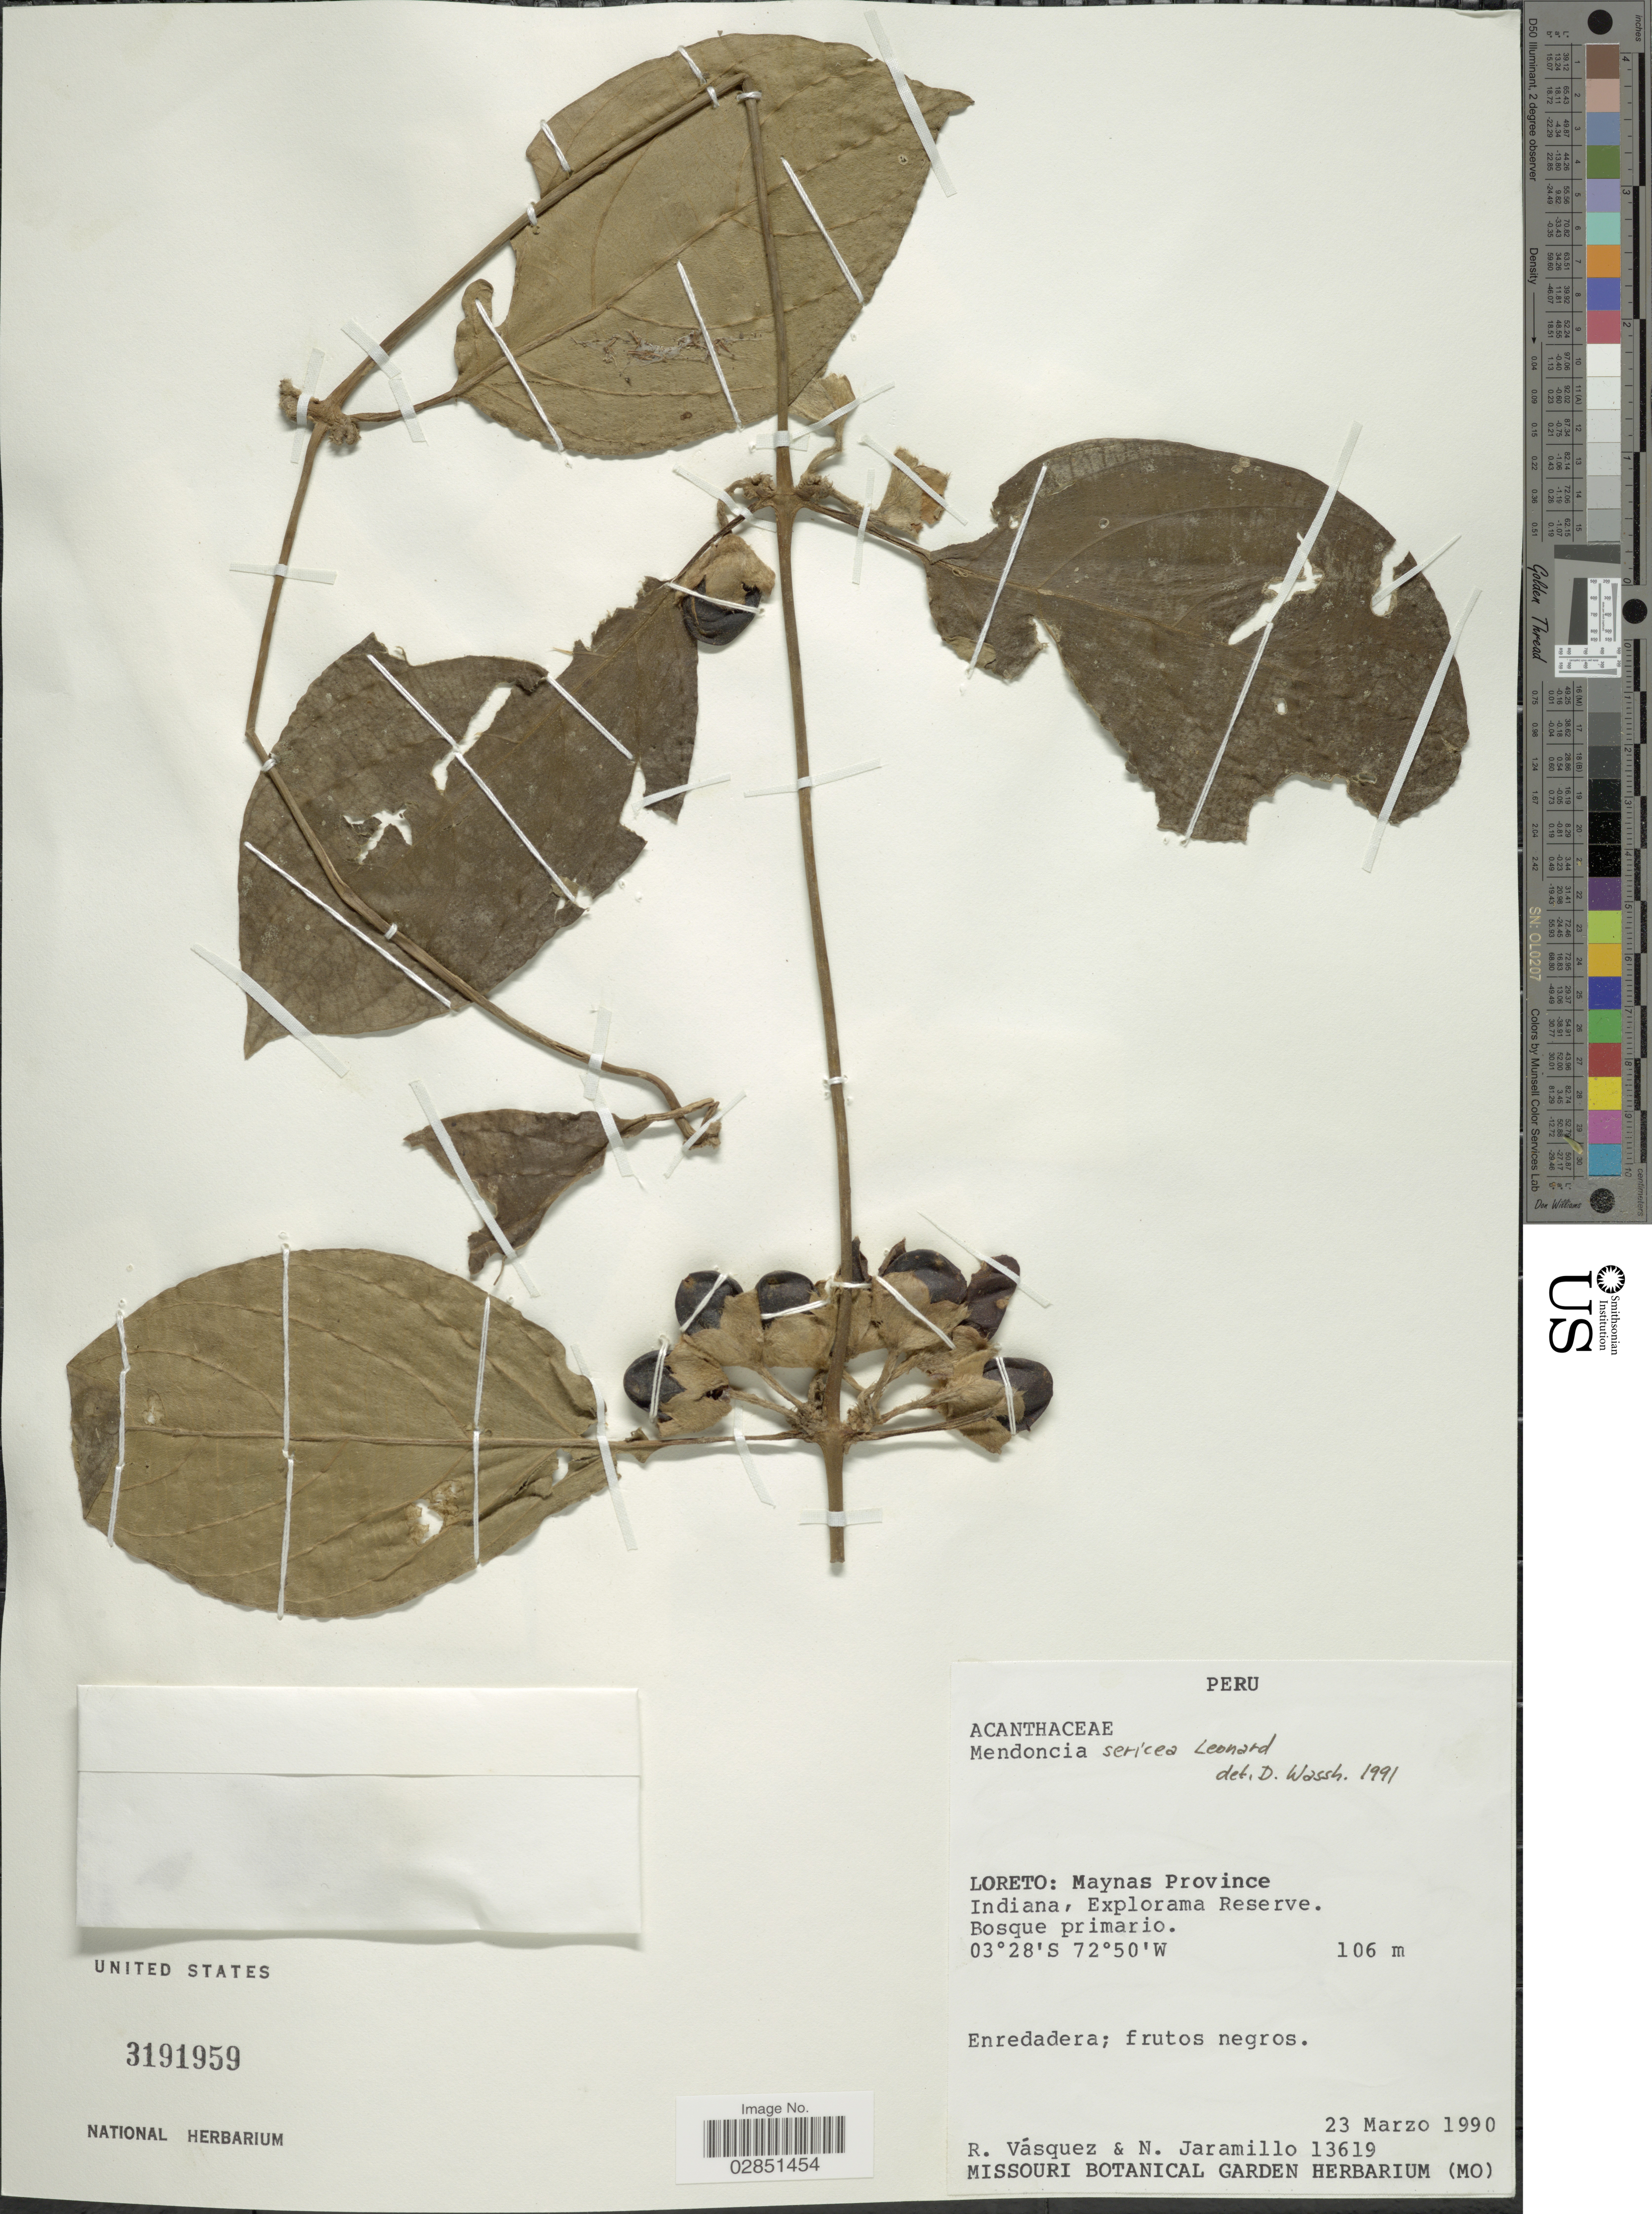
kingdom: Plantae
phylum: Tracheophyta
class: Magnoliopsida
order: Lamiales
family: Acanthaceae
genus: Mendoncia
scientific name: Mendoncia sericea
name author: Leonard ex Wassh.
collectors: R. Vásquez & N. Jaramillo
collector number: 13619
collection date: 1990-03-23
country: Peru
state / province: Loreto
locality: Maynas Province. Indiana, Explorama Reserve.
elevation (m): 106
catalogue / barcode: US 3191959